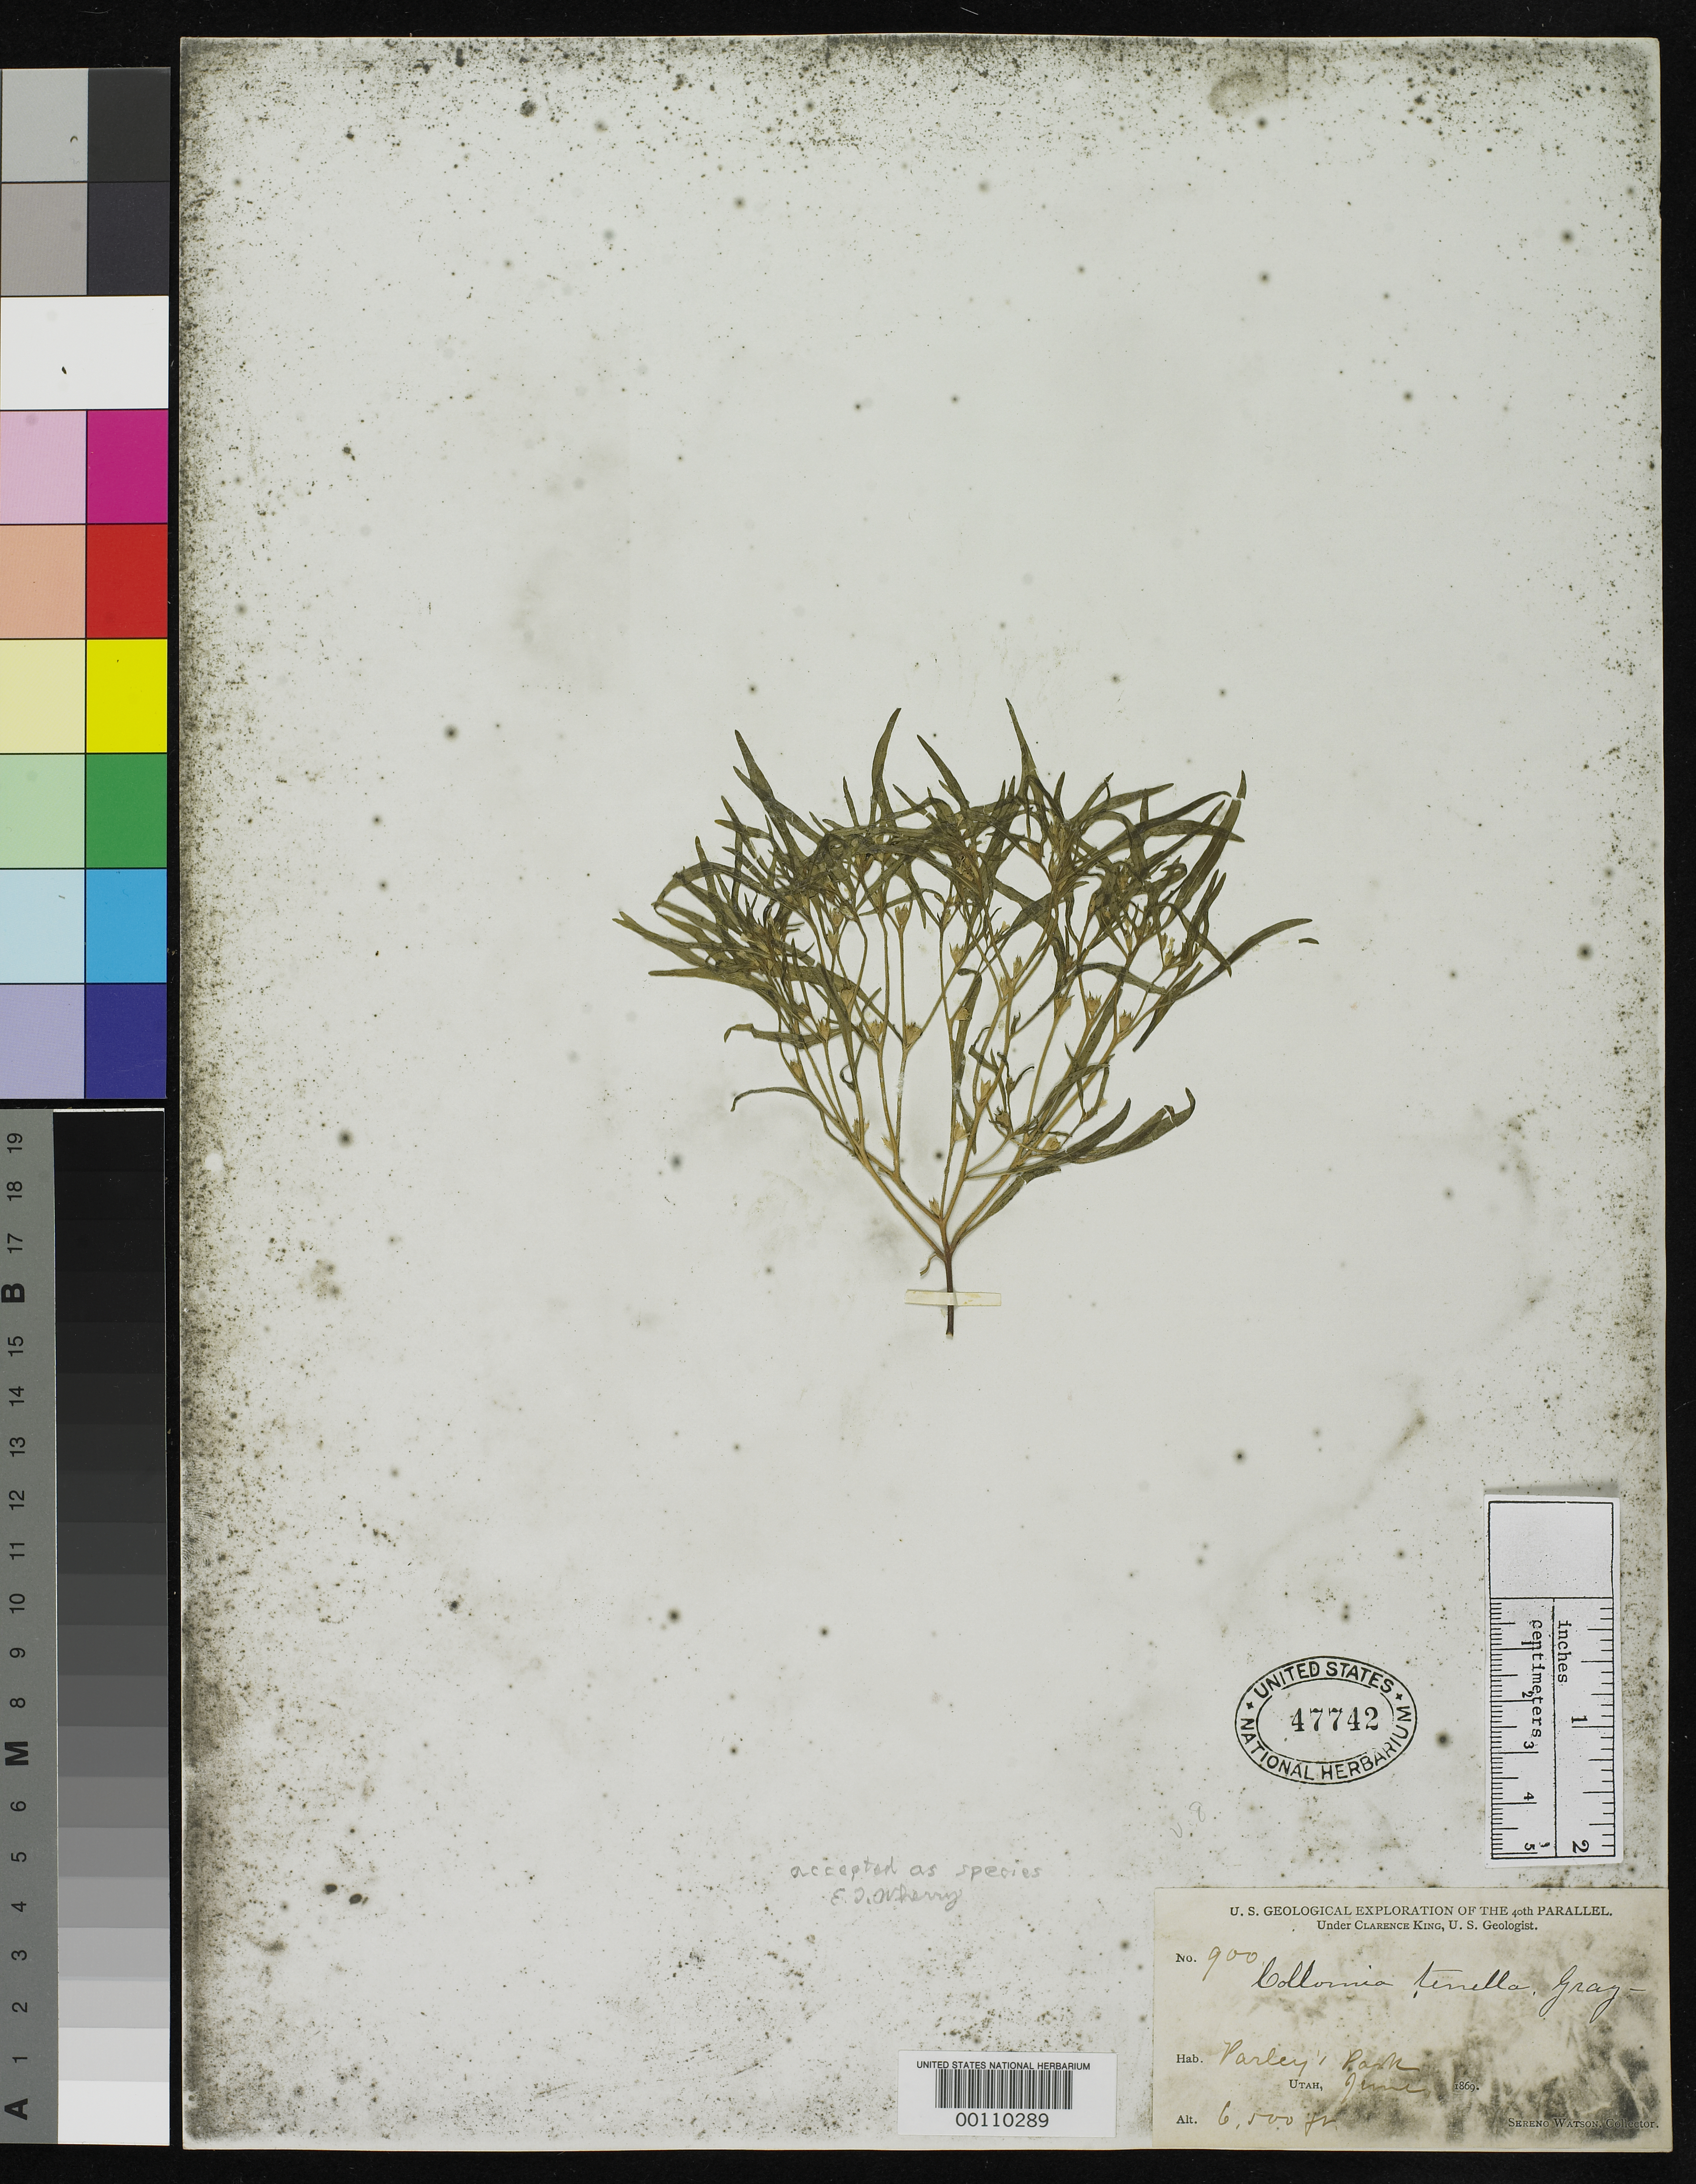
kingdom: Plantae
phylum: Tracheophyta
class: Magnoliopsida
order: Ericales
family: Polemoniaceae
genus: Collomia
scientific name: Collomia tenella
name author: A. Gray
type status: Isotype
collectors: S. Watson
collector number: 900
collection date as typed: Jun 1869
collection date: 1869-06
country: United States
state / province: Utah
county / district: Salt Lake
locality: Parley's Park.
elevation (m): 1981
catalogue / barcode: US 47742